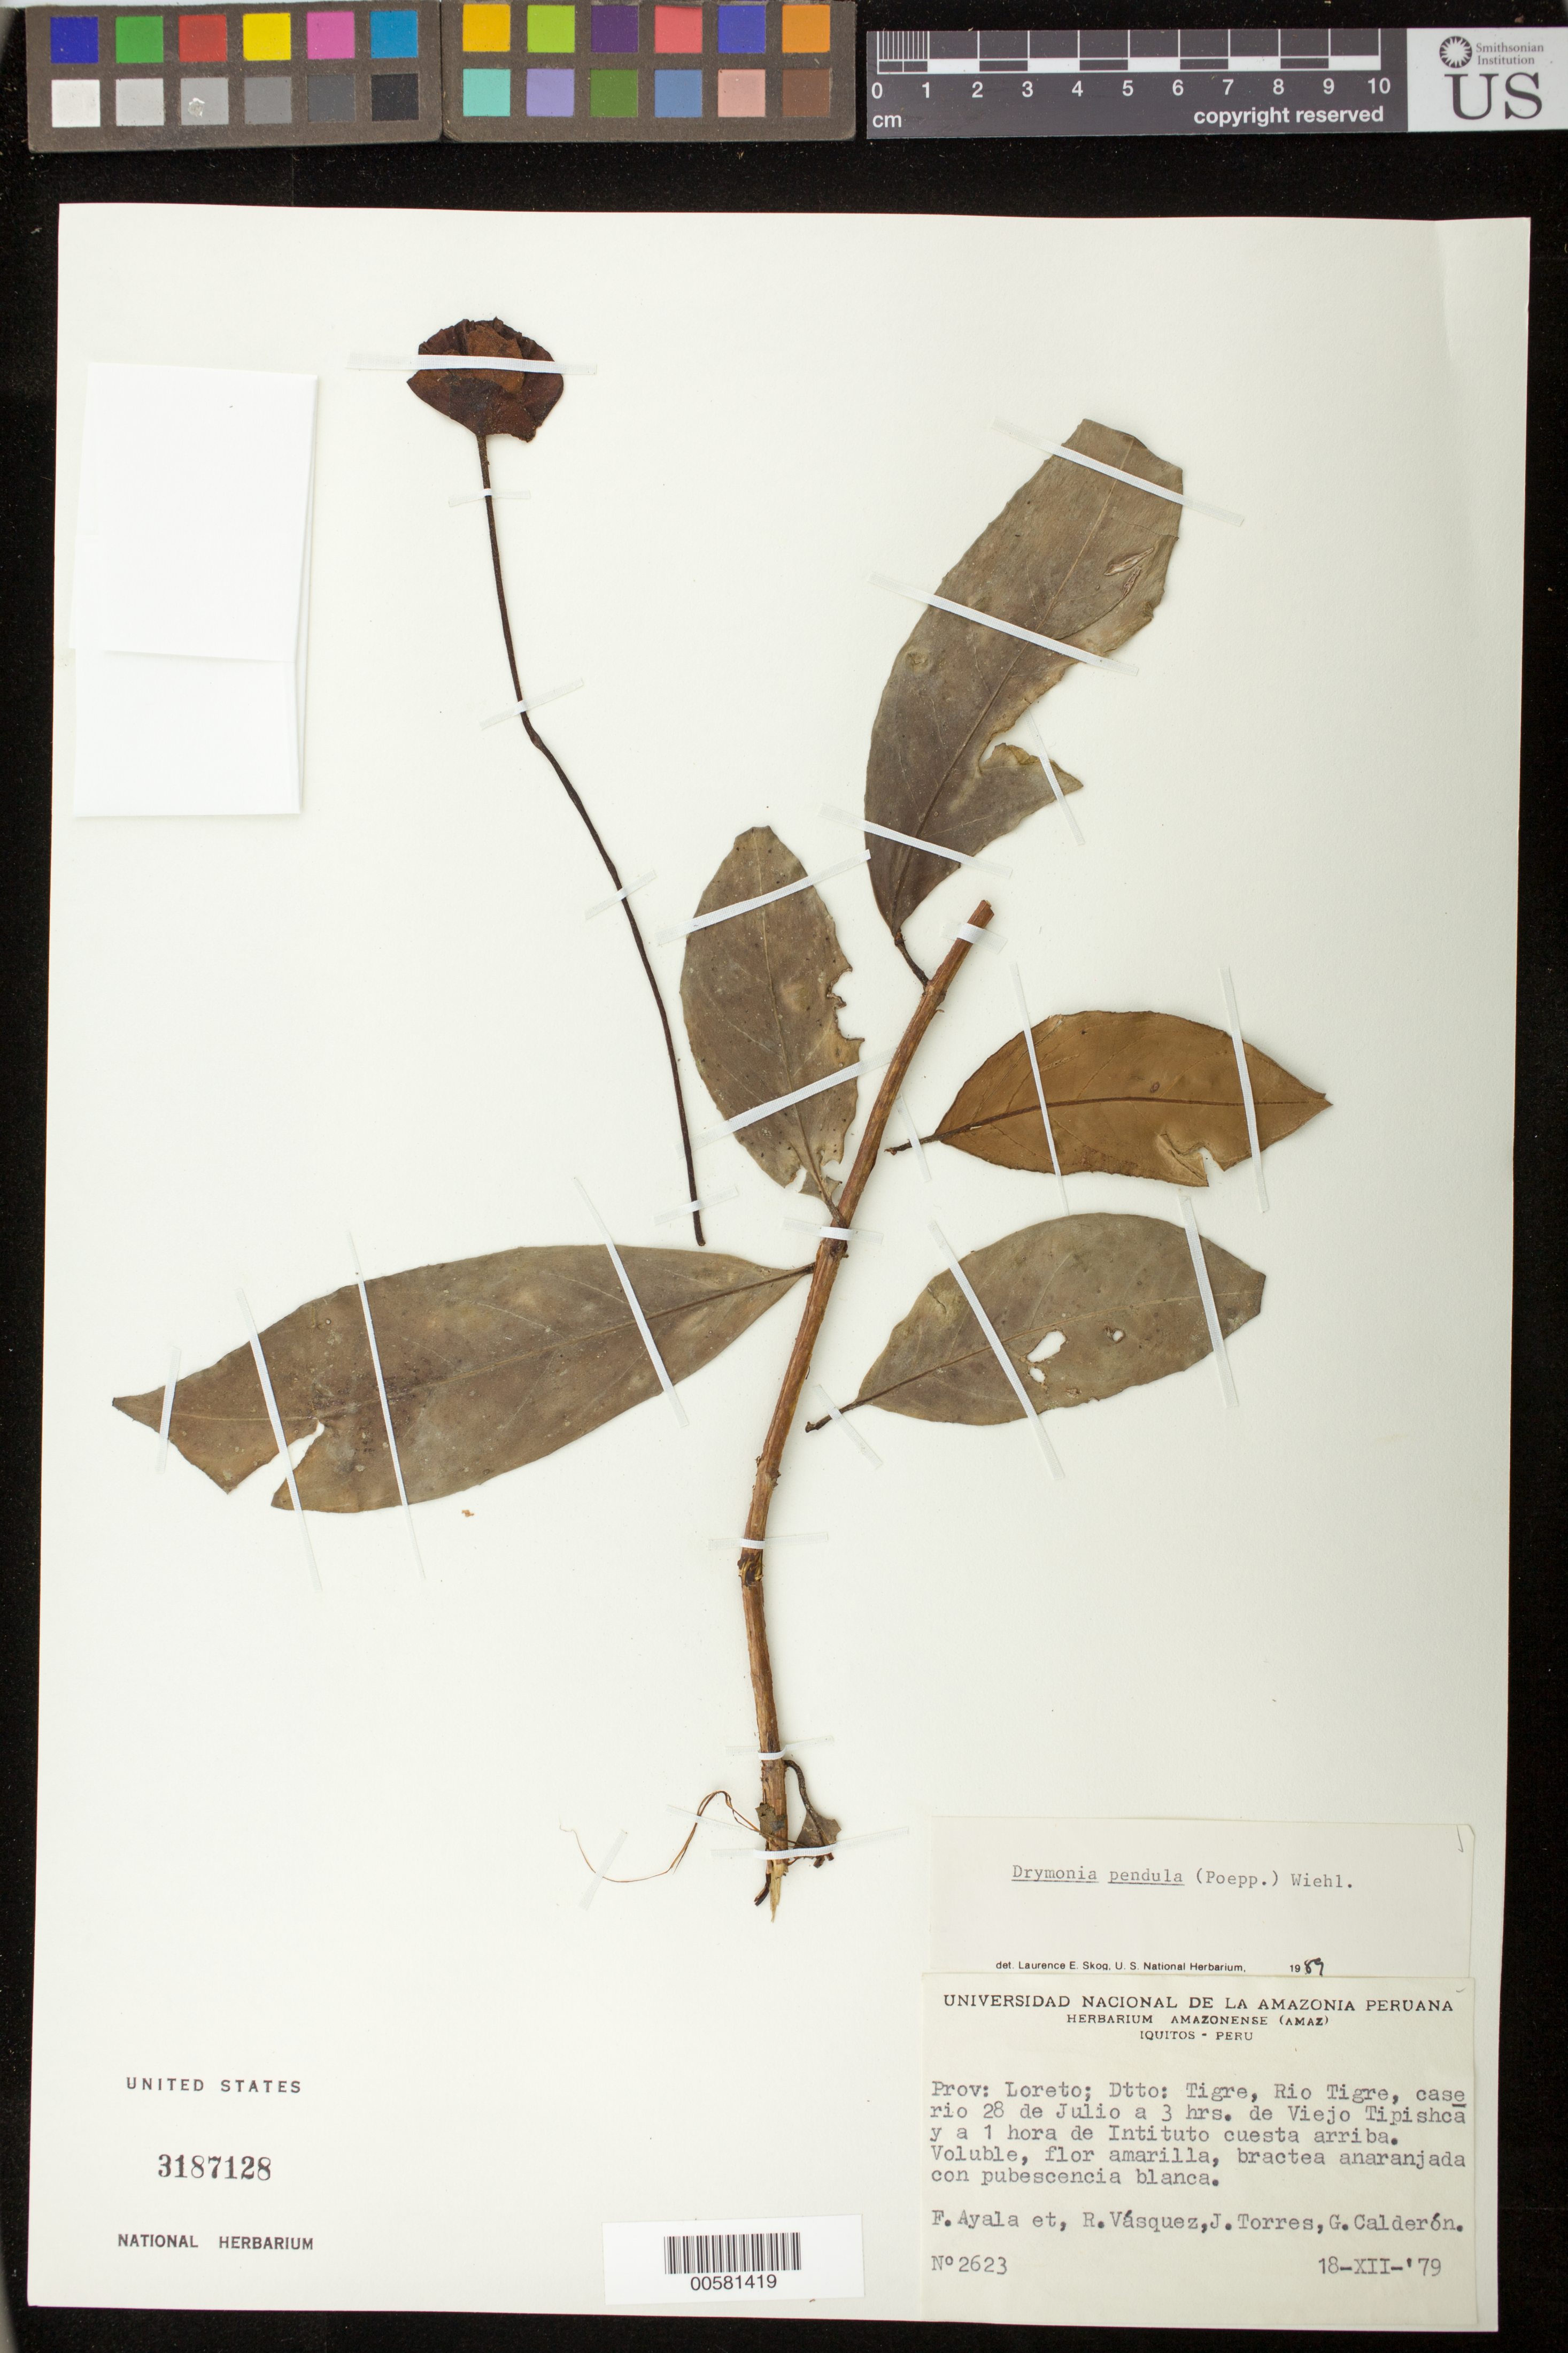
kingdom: Plantae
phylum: Tracheophyta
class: Magnoliopsida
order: Lamiales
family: Gesneriaceae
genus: Drymonia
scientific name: Drymonia pendula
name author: (Poepp.) Wiehler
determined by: Skog, Laurence E.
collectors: F. Ayala F., R. Vásquez, J. Torres & G. Calderón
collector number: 2623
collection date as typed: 18 Dec 1979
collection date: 1979-12-18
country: Peru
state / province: Loreto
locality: Prov. Loreto, Dtto. Tigre; Rio Tigre, caserio 28 de Julio a 3 hrs. de Viejo Tipishca y a 1 hora de Intituto cuesta arriba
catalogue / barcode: US 3187128